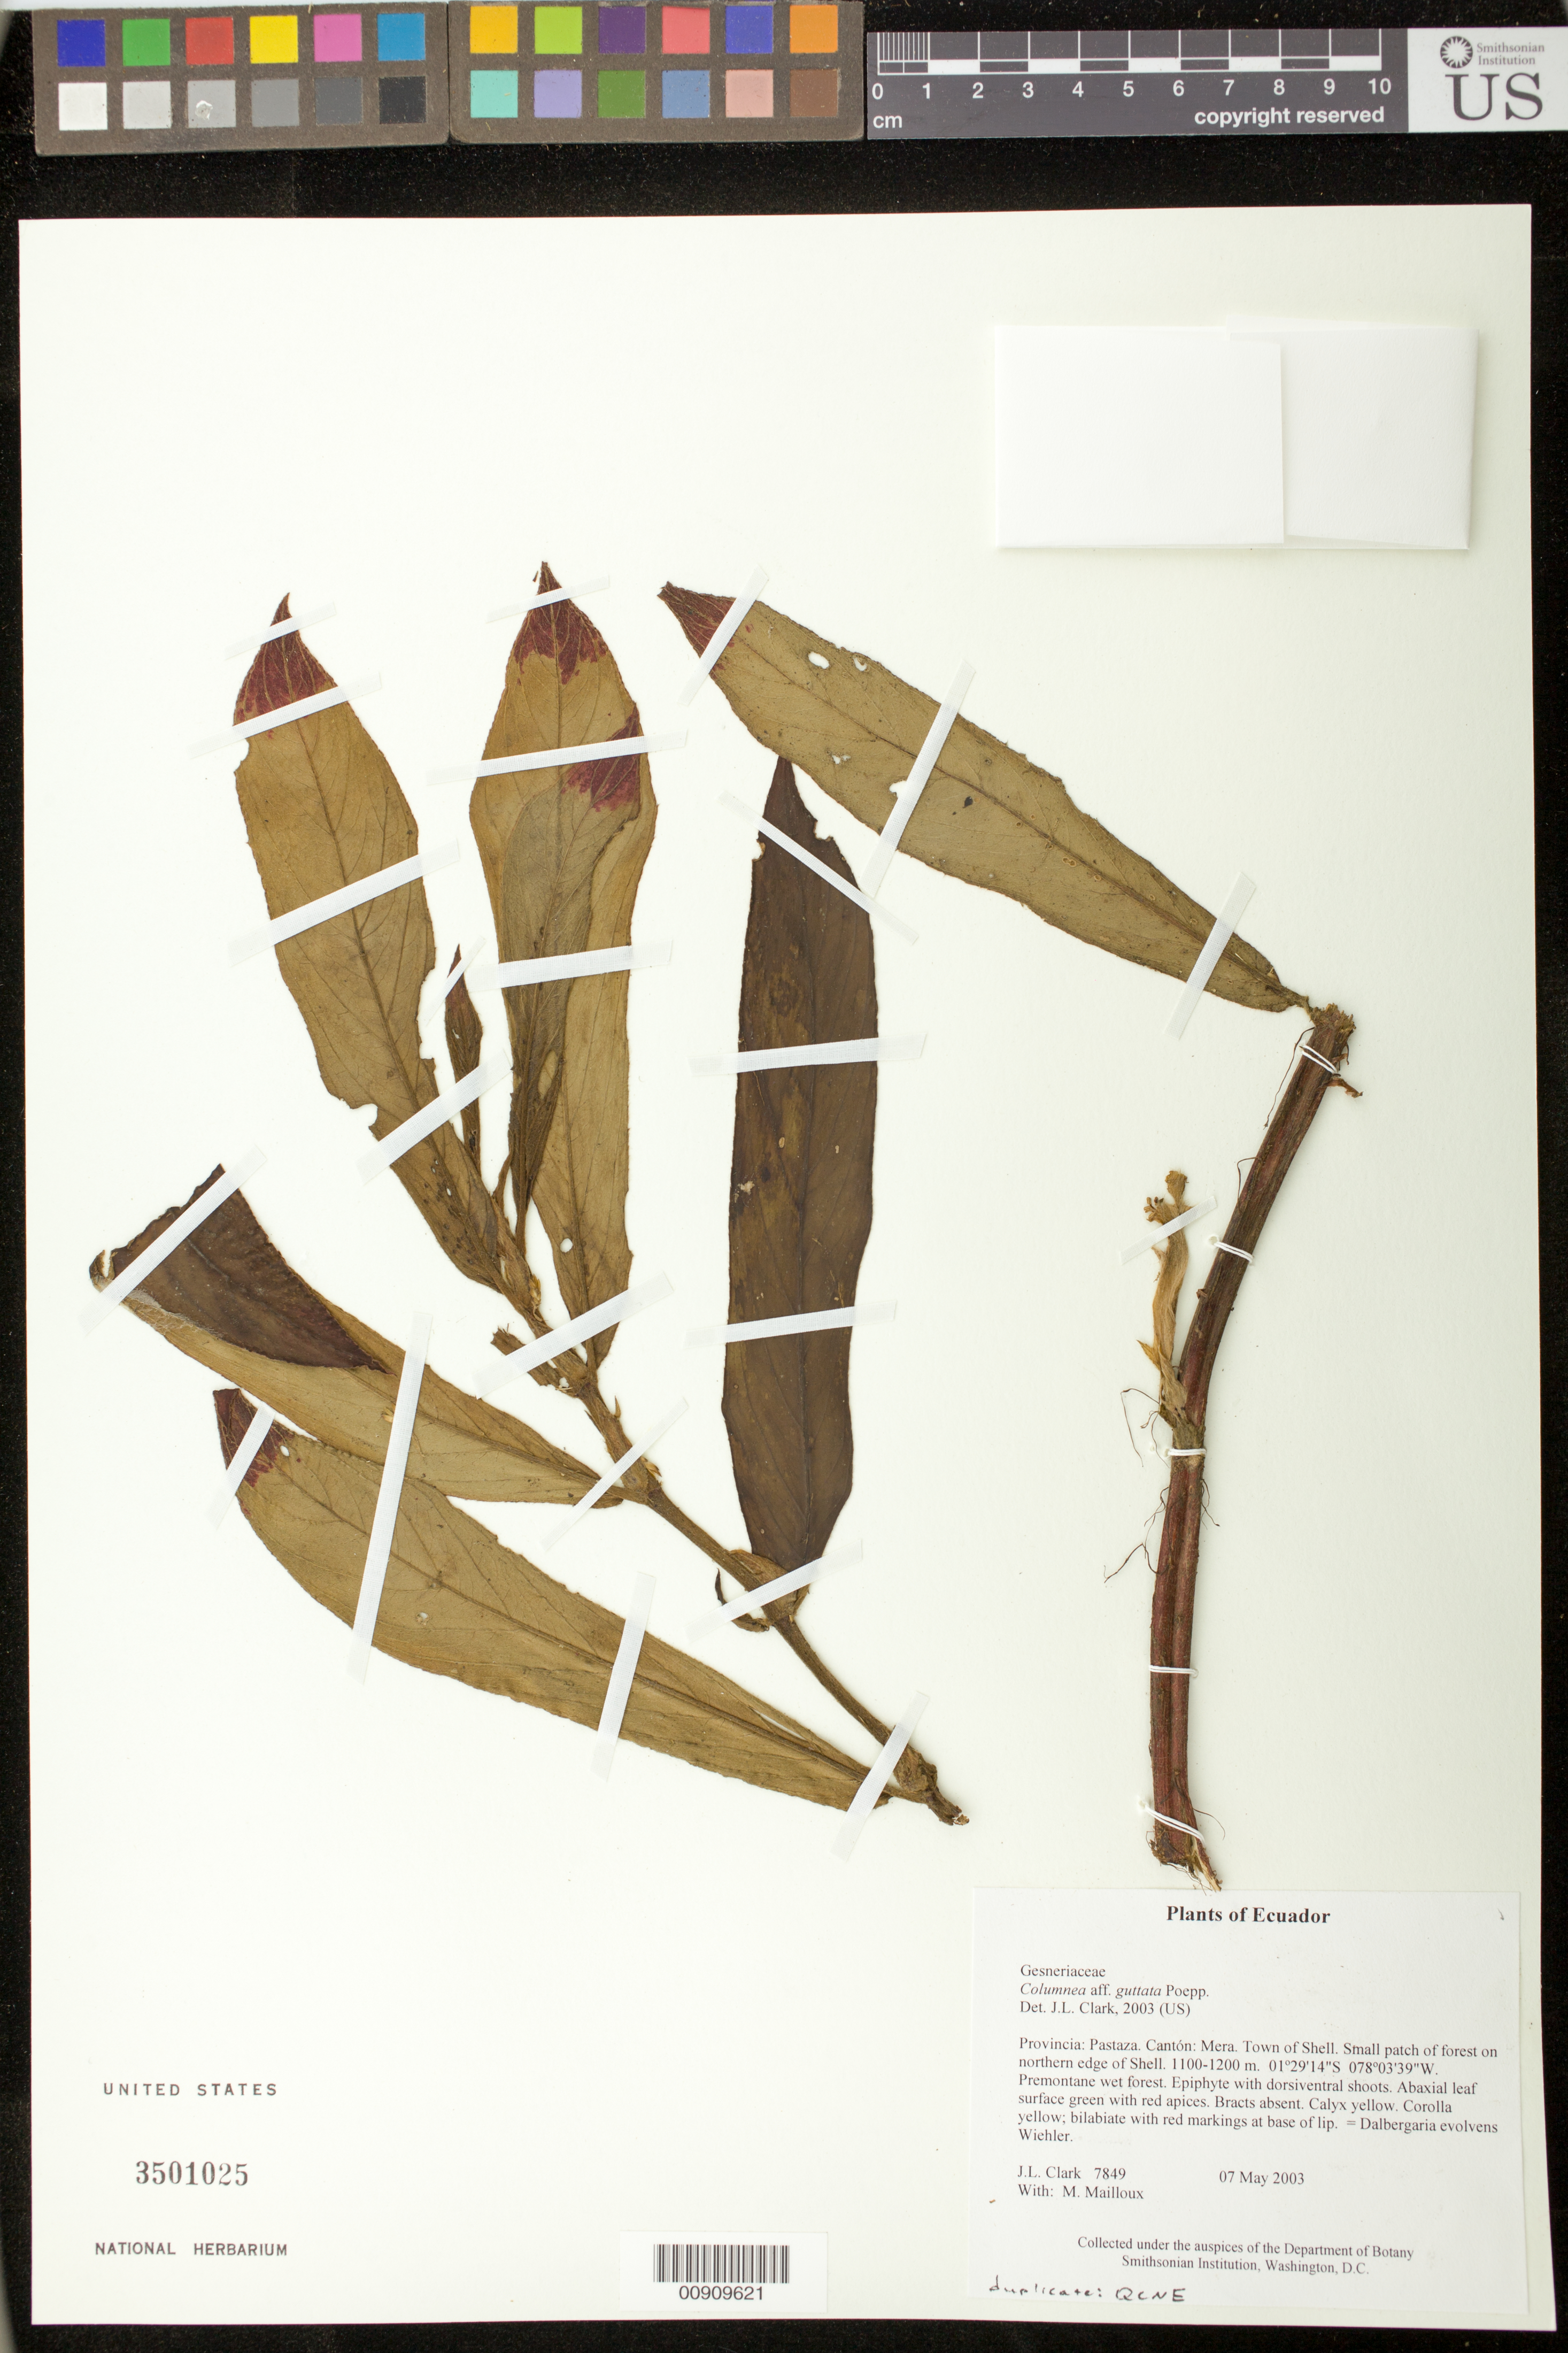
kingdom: Plantae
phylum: Tracheophyta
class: Magnoliopsida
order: Lamiales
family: Gesneriaceae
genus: Columnea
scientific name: Columnea guttata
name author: Poepp.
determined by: Clark, J. L., (SEL), The Marie Selby Botanical Garden (UNITED STATES)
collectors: J. L. Clark & M. Mailloux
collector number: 7849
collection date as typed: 07 May 2003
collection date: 2003-05-07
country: Ecuador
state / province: Pastaza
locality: Mera. Town of Shell. Small patch of forest on northern edge of Shell.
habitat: Premontane wet forest.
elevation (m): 1100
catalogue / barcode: US 3501025